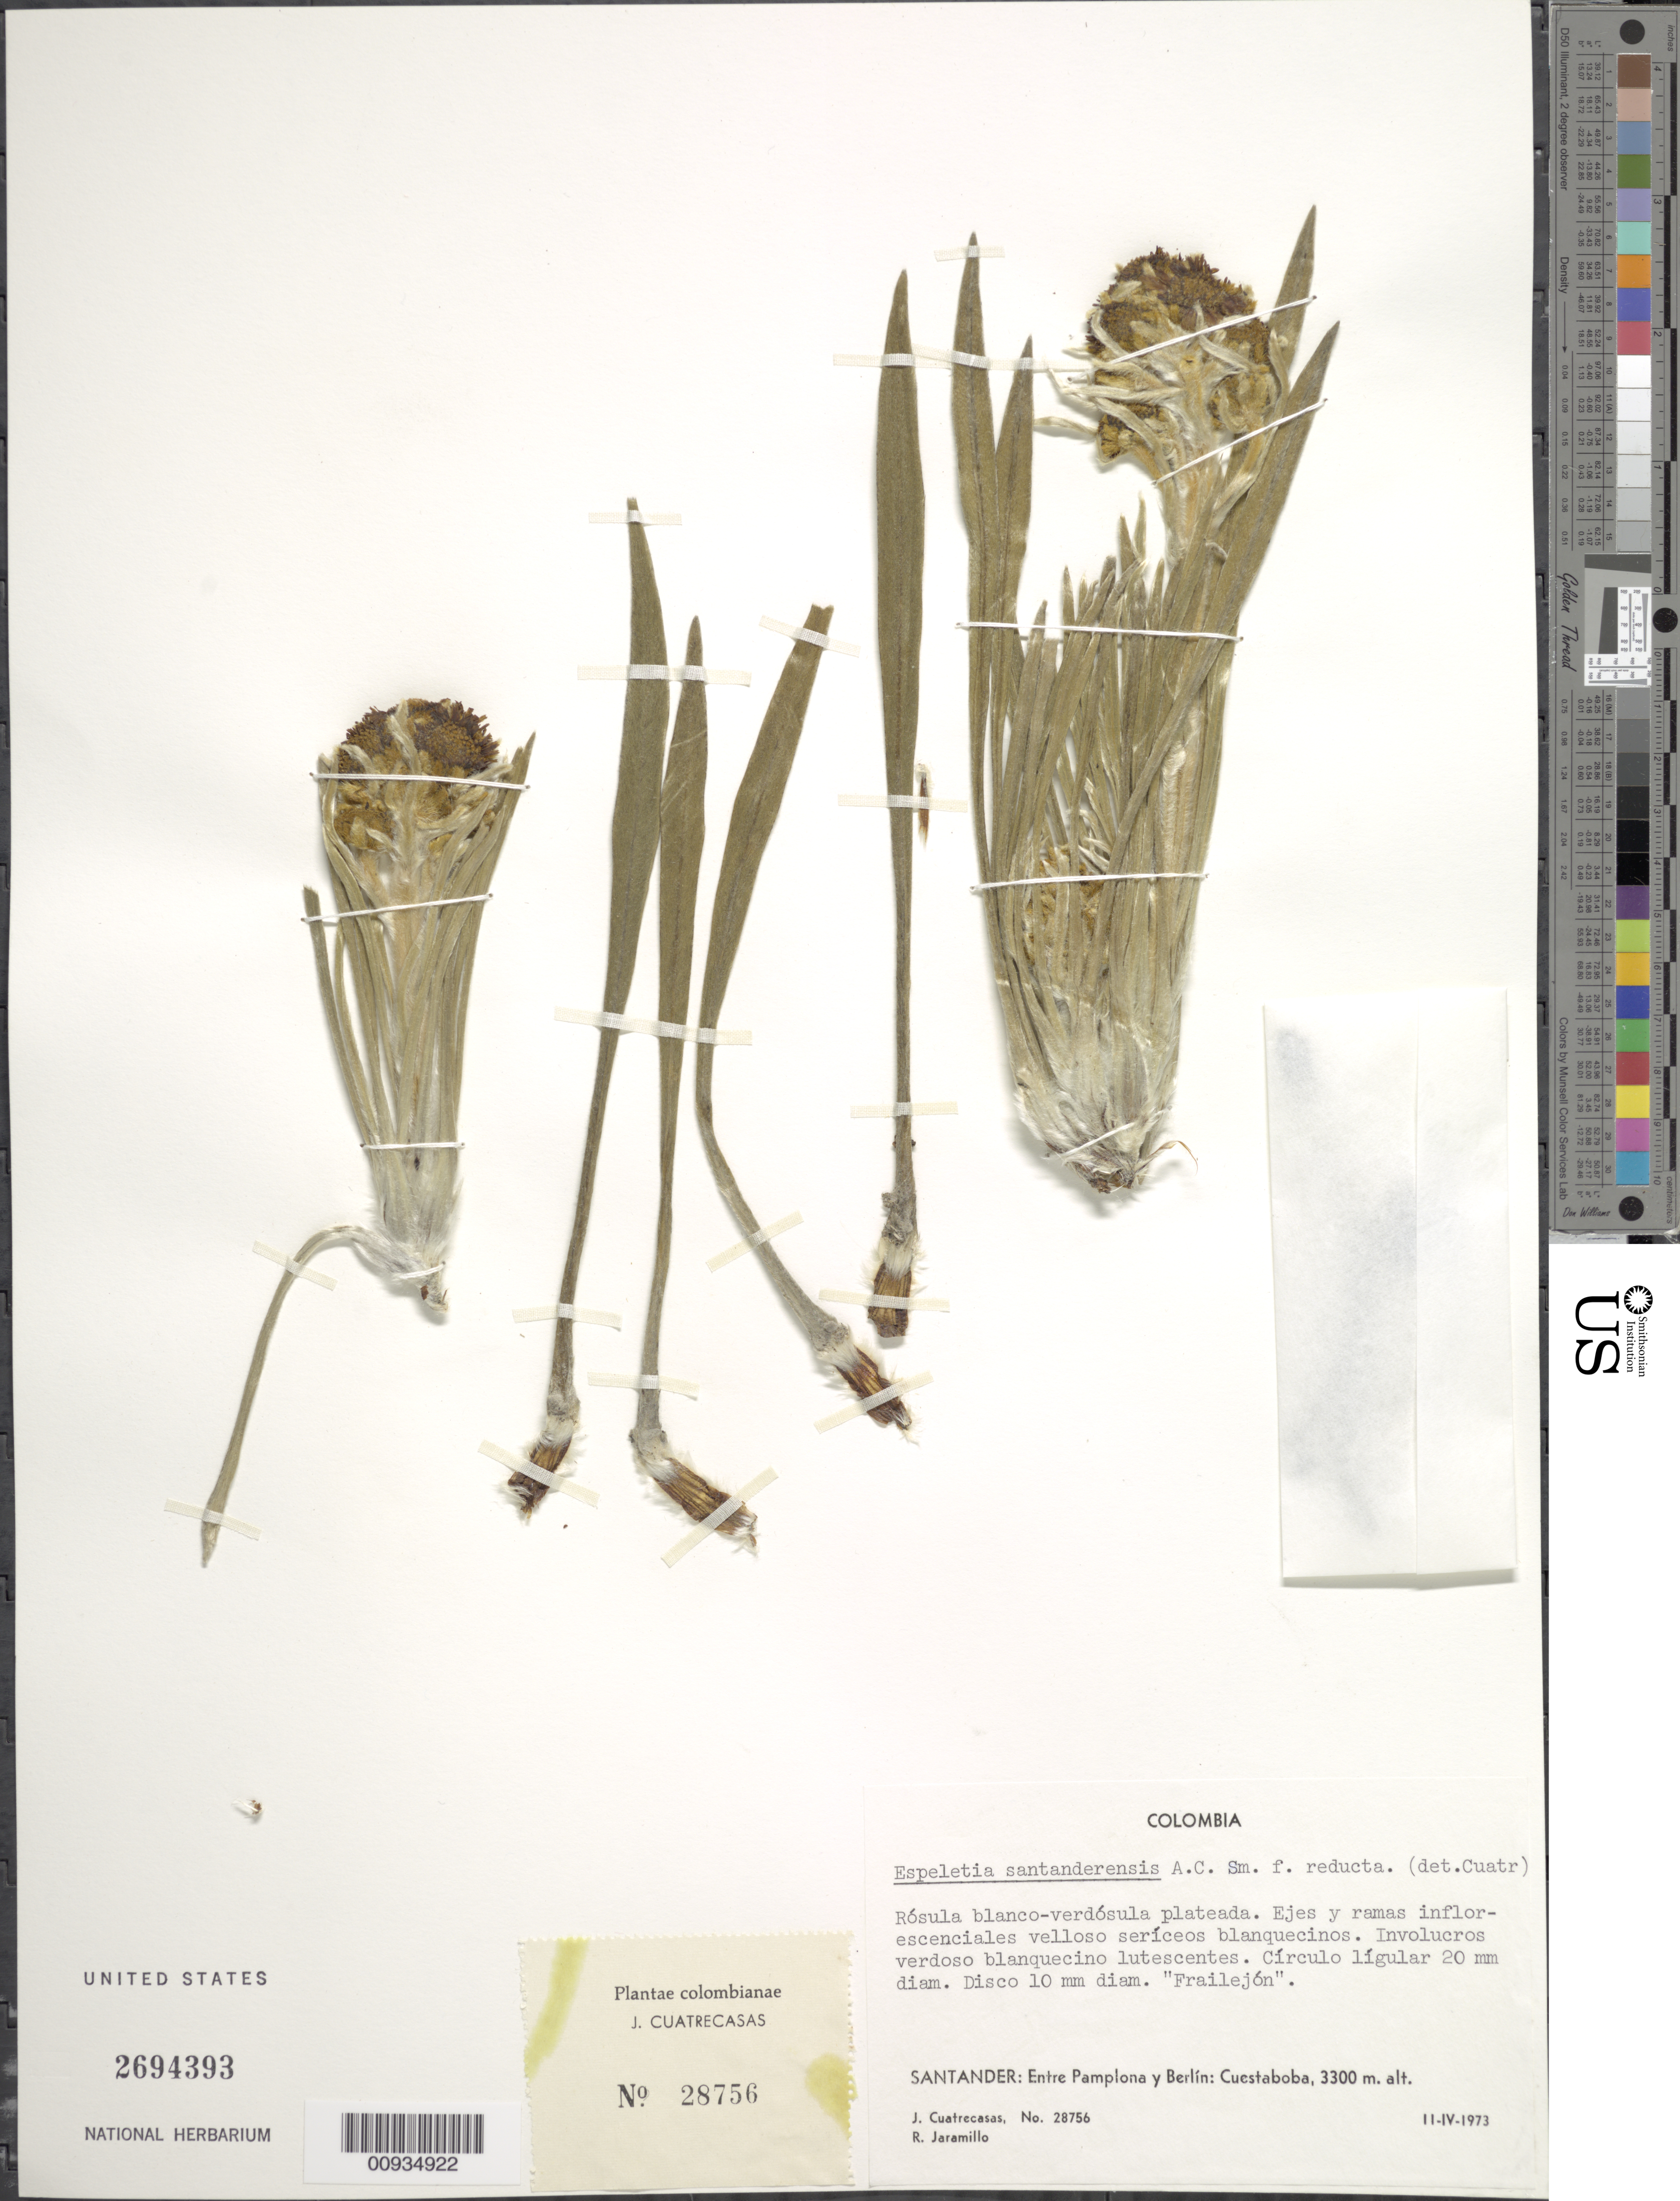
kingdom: Plantae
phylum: Tracheophyta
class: Magnoliopsida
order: Asterales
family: Asteraceae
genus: Espeletiopsis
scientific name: Espeletiopsis santanderensis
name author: (A.C. Sm.) Cuatrec.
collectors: J. Cuatrecasas & R. Jaramillo M.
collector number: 28756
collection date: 1973-04-11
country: Colombia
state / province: Santander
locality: Entre Pamplona y Berlin, Cuestaboba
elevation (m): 3300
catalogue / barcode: US 2694393